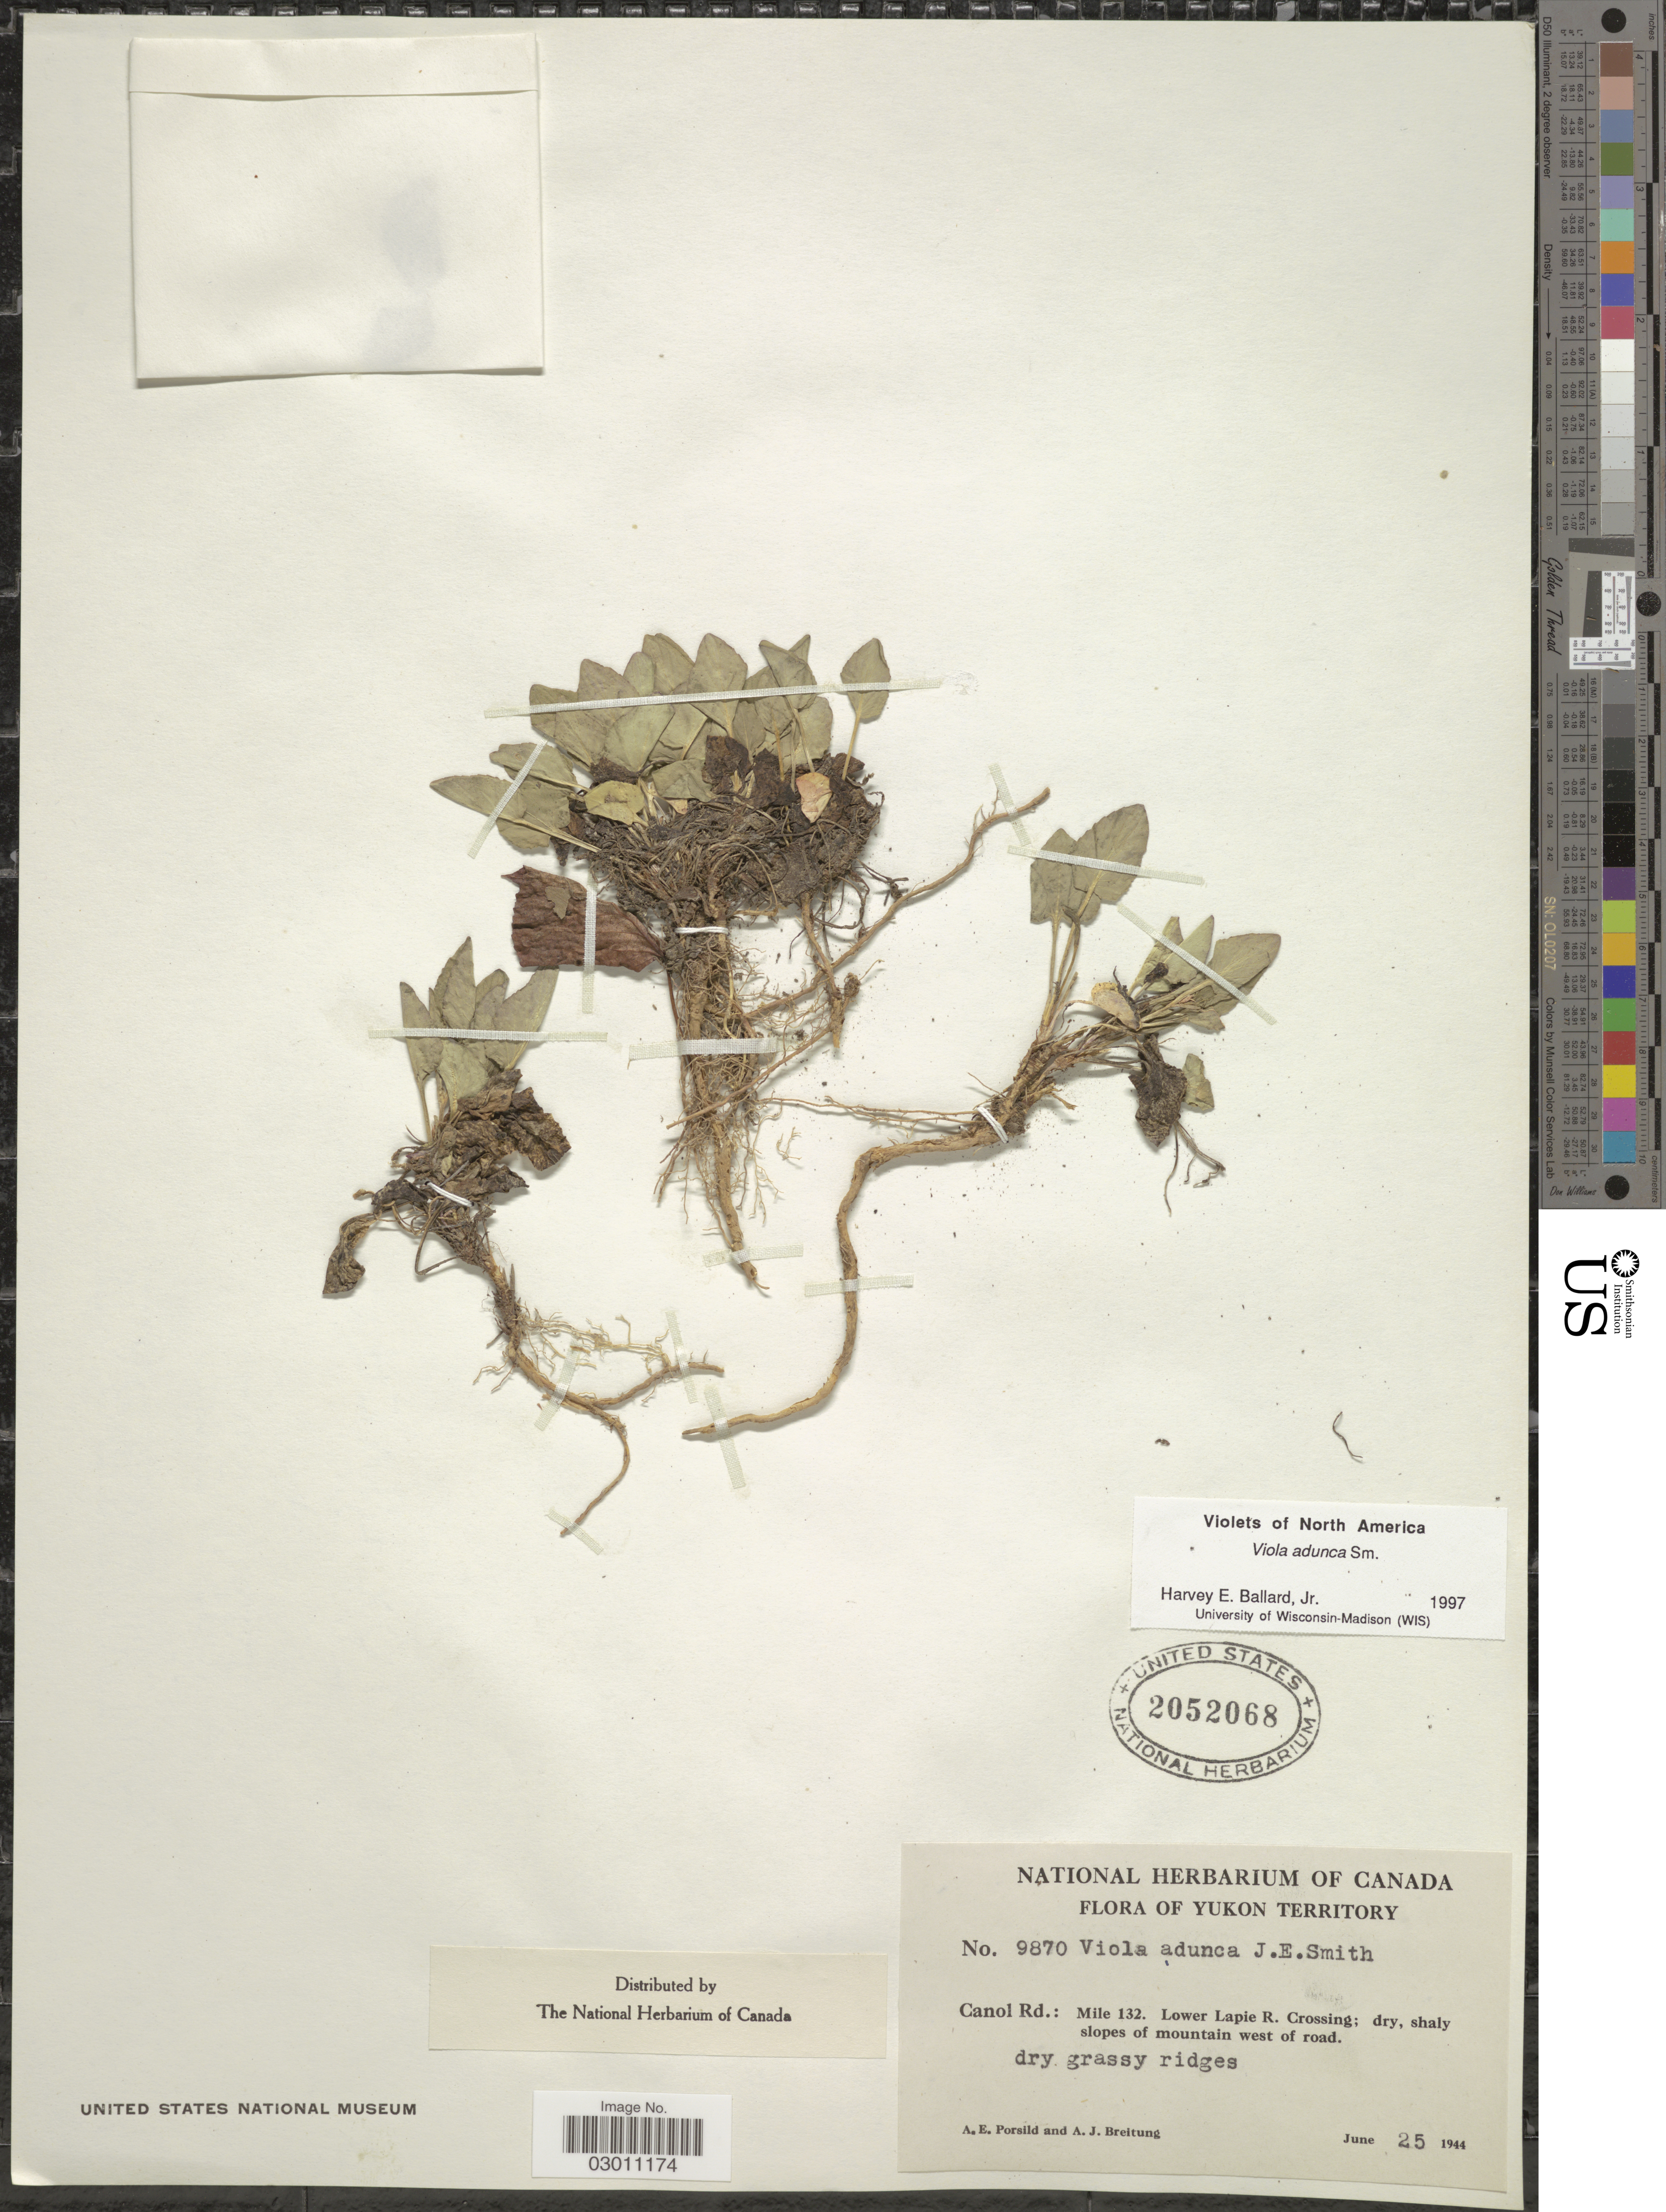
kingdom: Plantae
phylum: Tracheophyta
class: Magnoliopsida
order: Malpighiales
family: Violaceae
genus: Viola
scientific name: Viola adunca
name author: Sm.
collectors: A. E. Porsild & A. Breitung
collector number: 9870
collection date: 1944-06-25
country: Canada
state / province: Yukon Territory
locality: Canol Rd.: Mile 132. Lower Lapie R. Crossing; dry, shaly slopes of mountain west of road.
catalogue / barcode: US 2052068